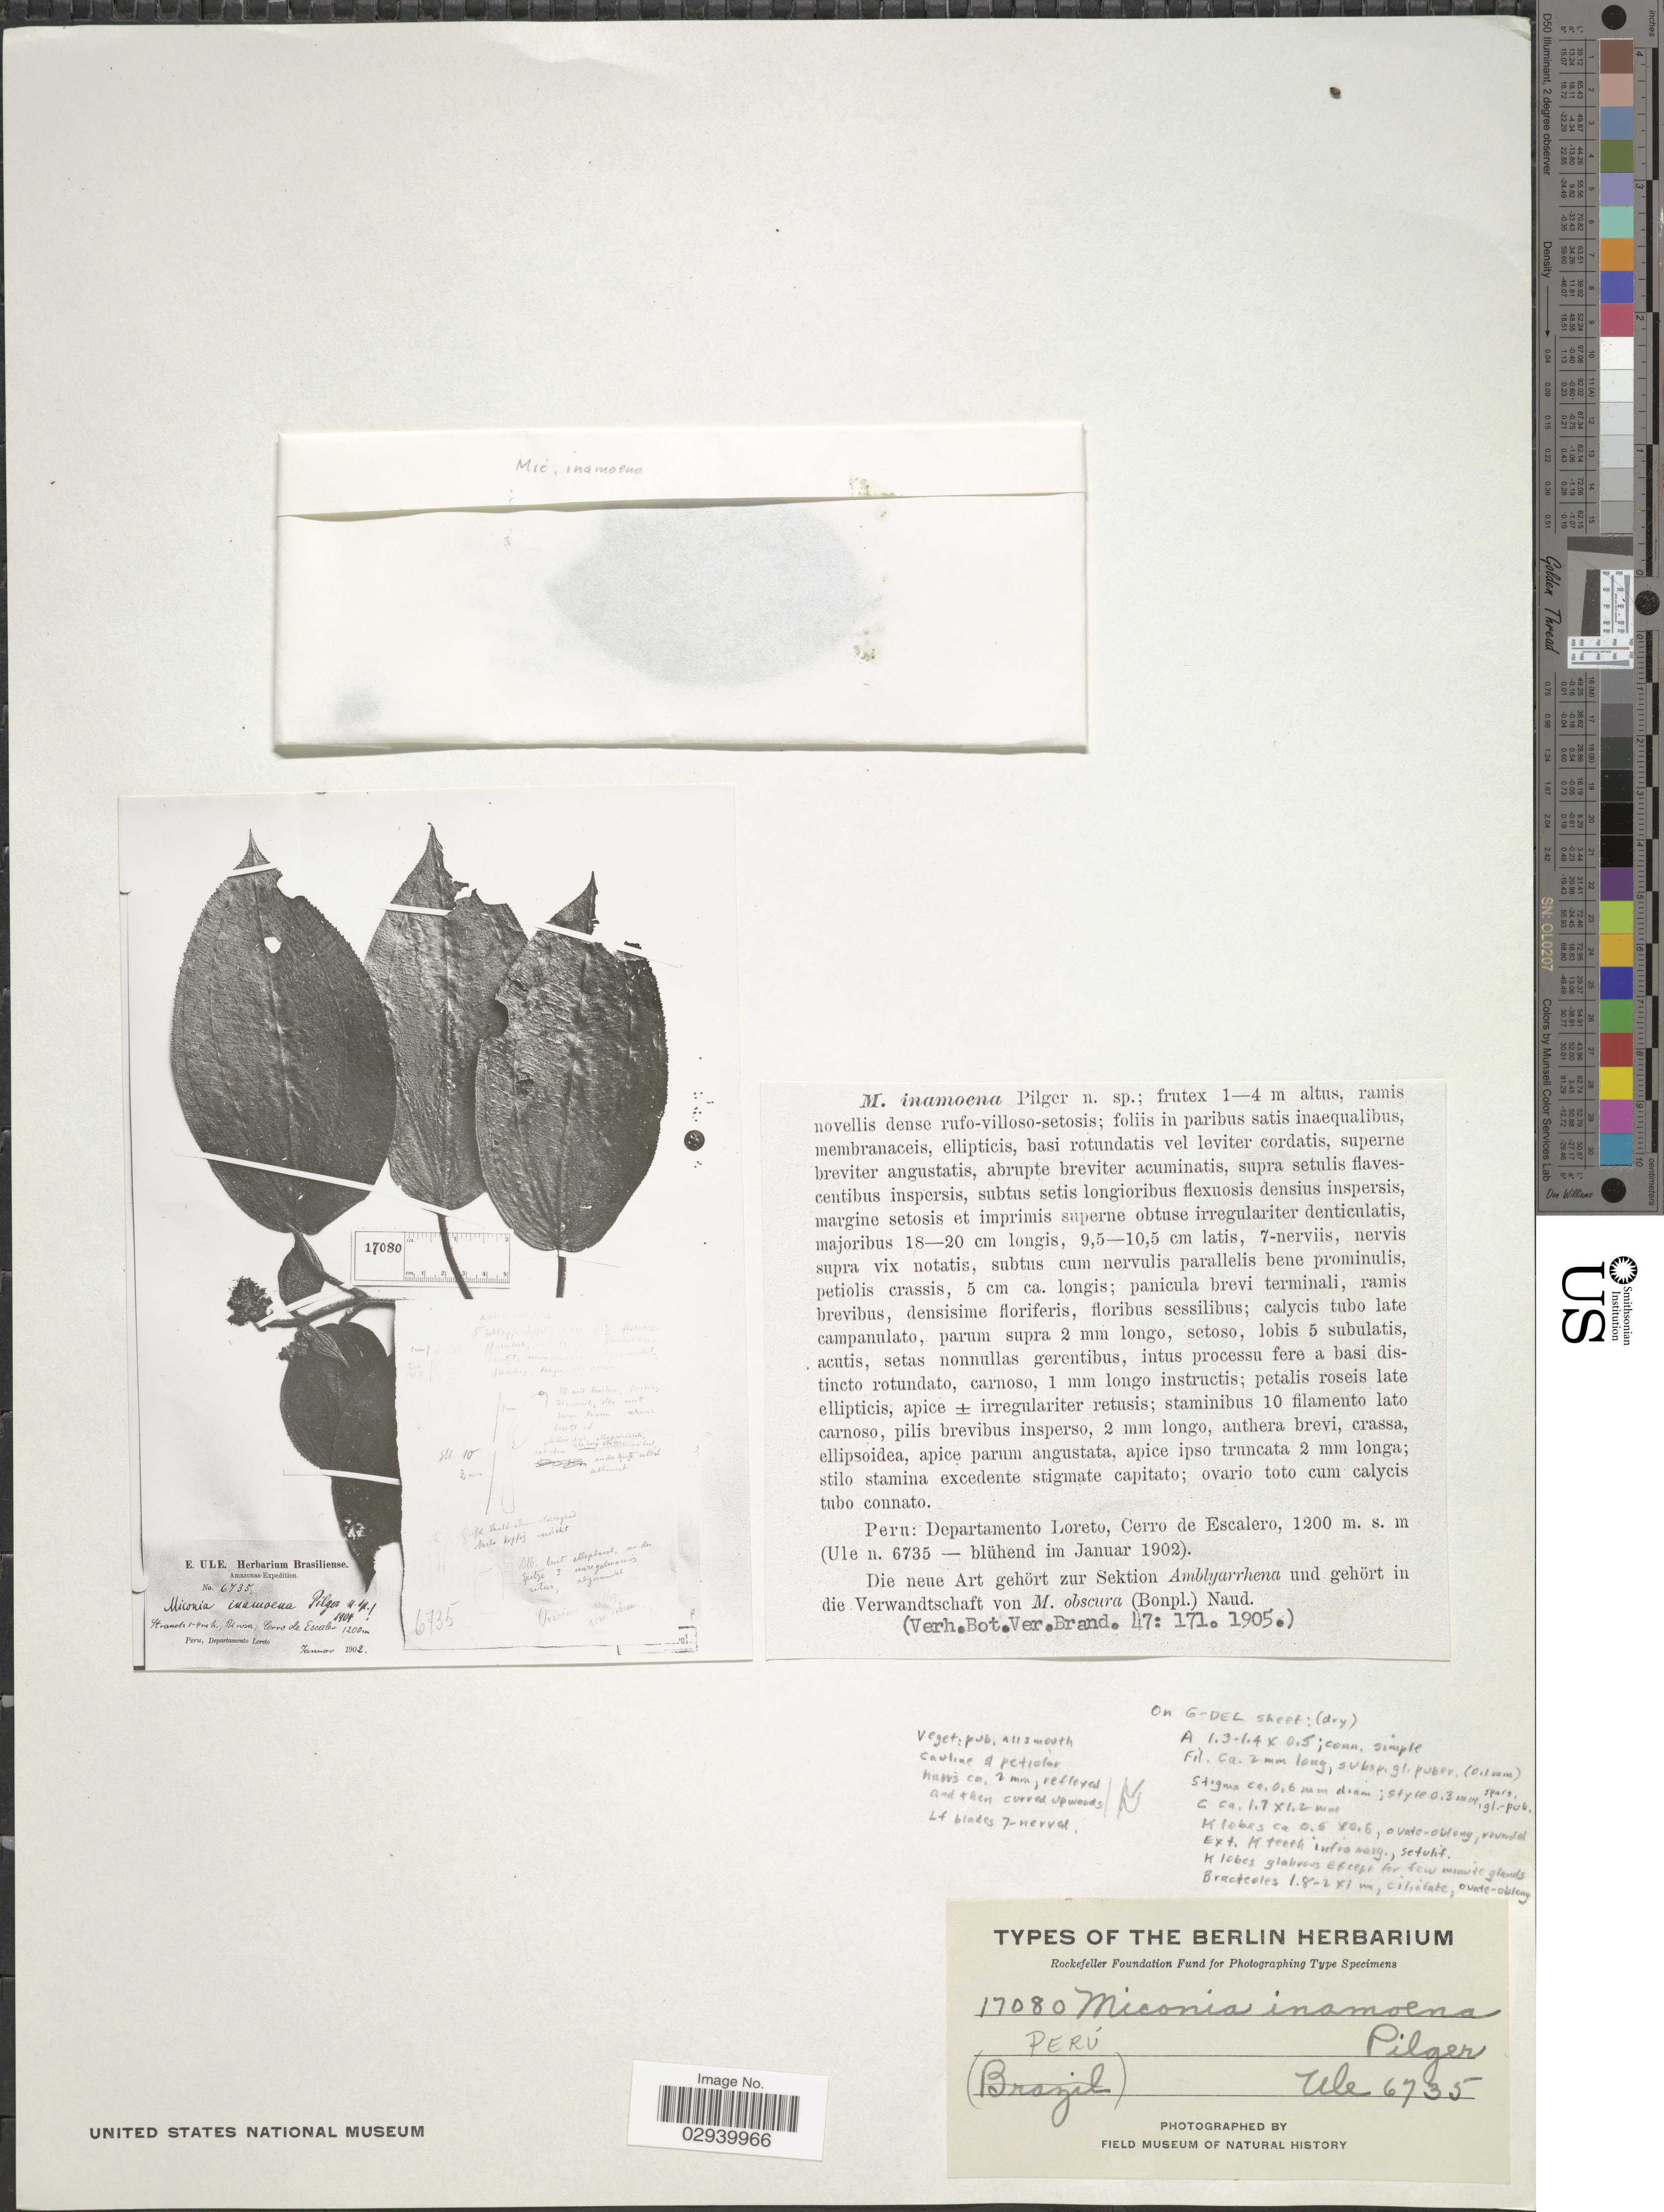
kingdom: Plantae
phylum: Tracheophyta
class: Magnoliopsida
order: Myrtales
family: Melastomataceae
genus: Miconia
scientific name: Miconia inamoena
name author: Pilg.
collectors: E. H. Ule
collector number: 6735/17080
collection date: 1902-01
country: Peru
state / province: Loreto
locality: Departamento Loreto, Cerro de Escalero.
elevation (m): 1200